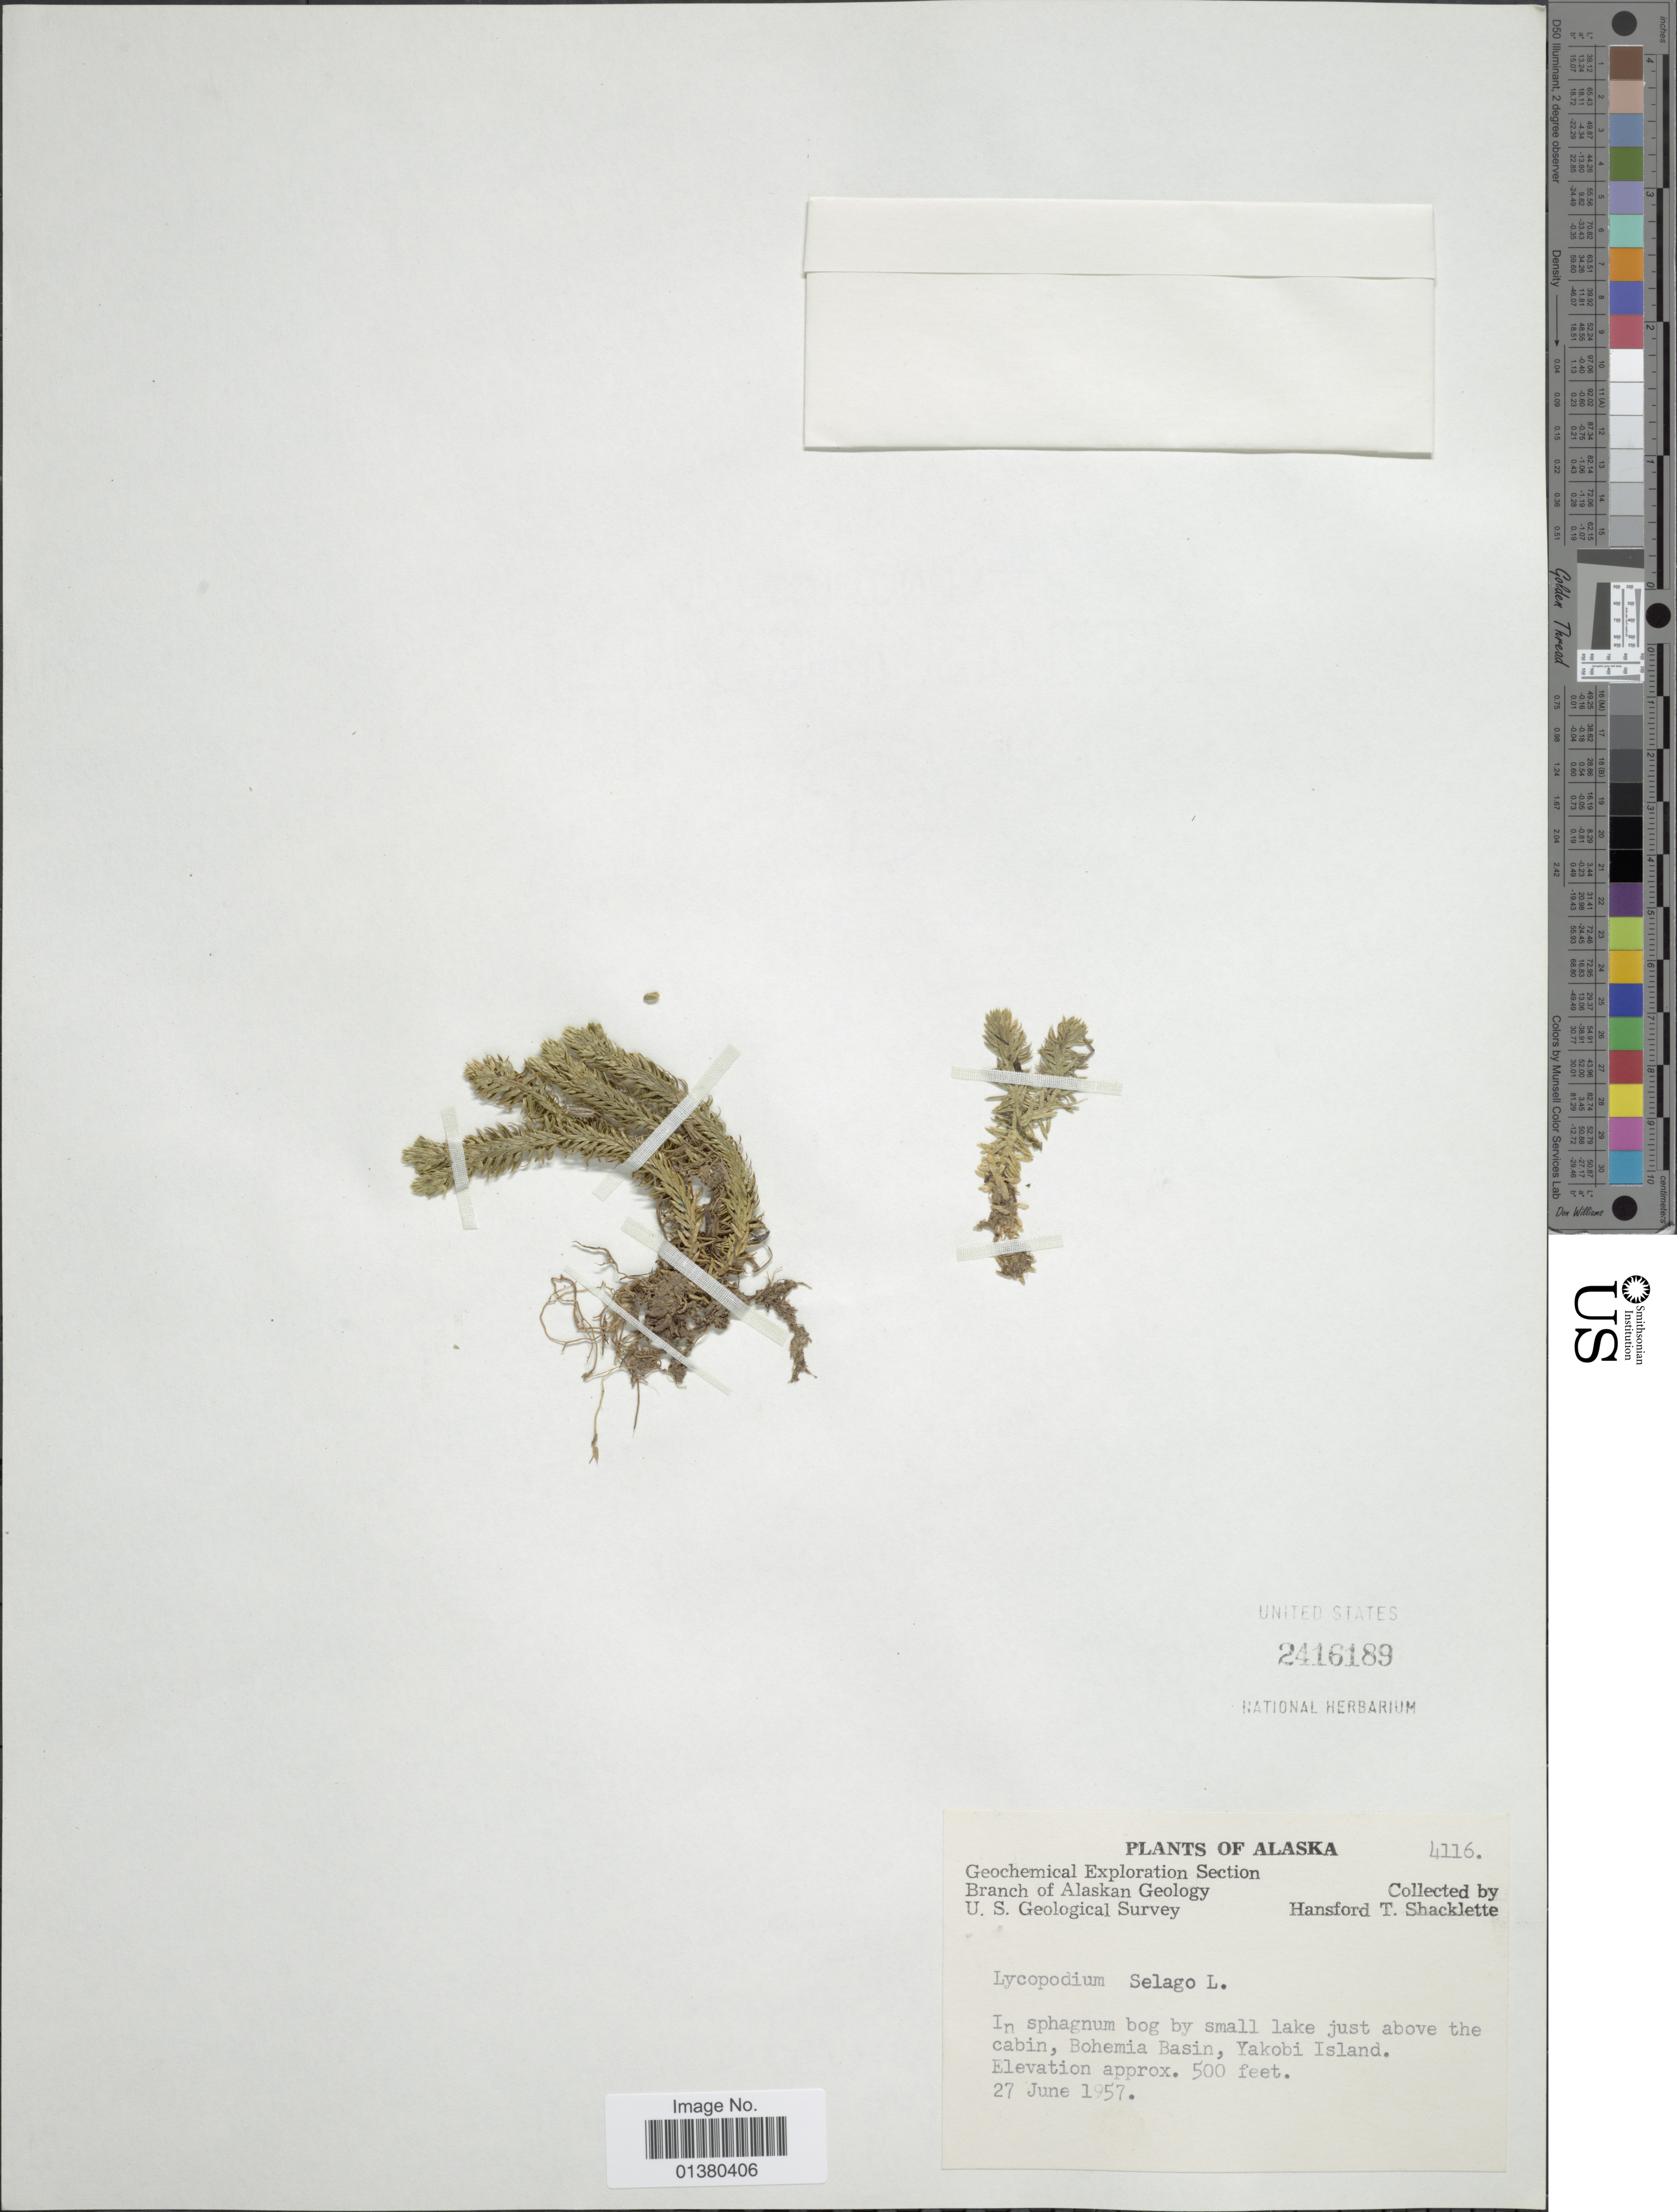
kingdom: Plantae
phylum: Tracheophyta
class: Lycopodiopsida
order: Lycopodiales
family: Lycopodiaceae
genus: Huperzia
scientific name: Huperzia selago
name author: (L.) Bernh. ex Schrank & Mart.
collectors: H. Shacklette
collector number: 4116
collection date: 1957-06-27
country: United States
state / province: Alaska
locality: In sphagnum bog by small lake just above the cabin, Bohemia Basin, Yakobi Island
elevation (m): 152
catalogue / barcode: US 2416189